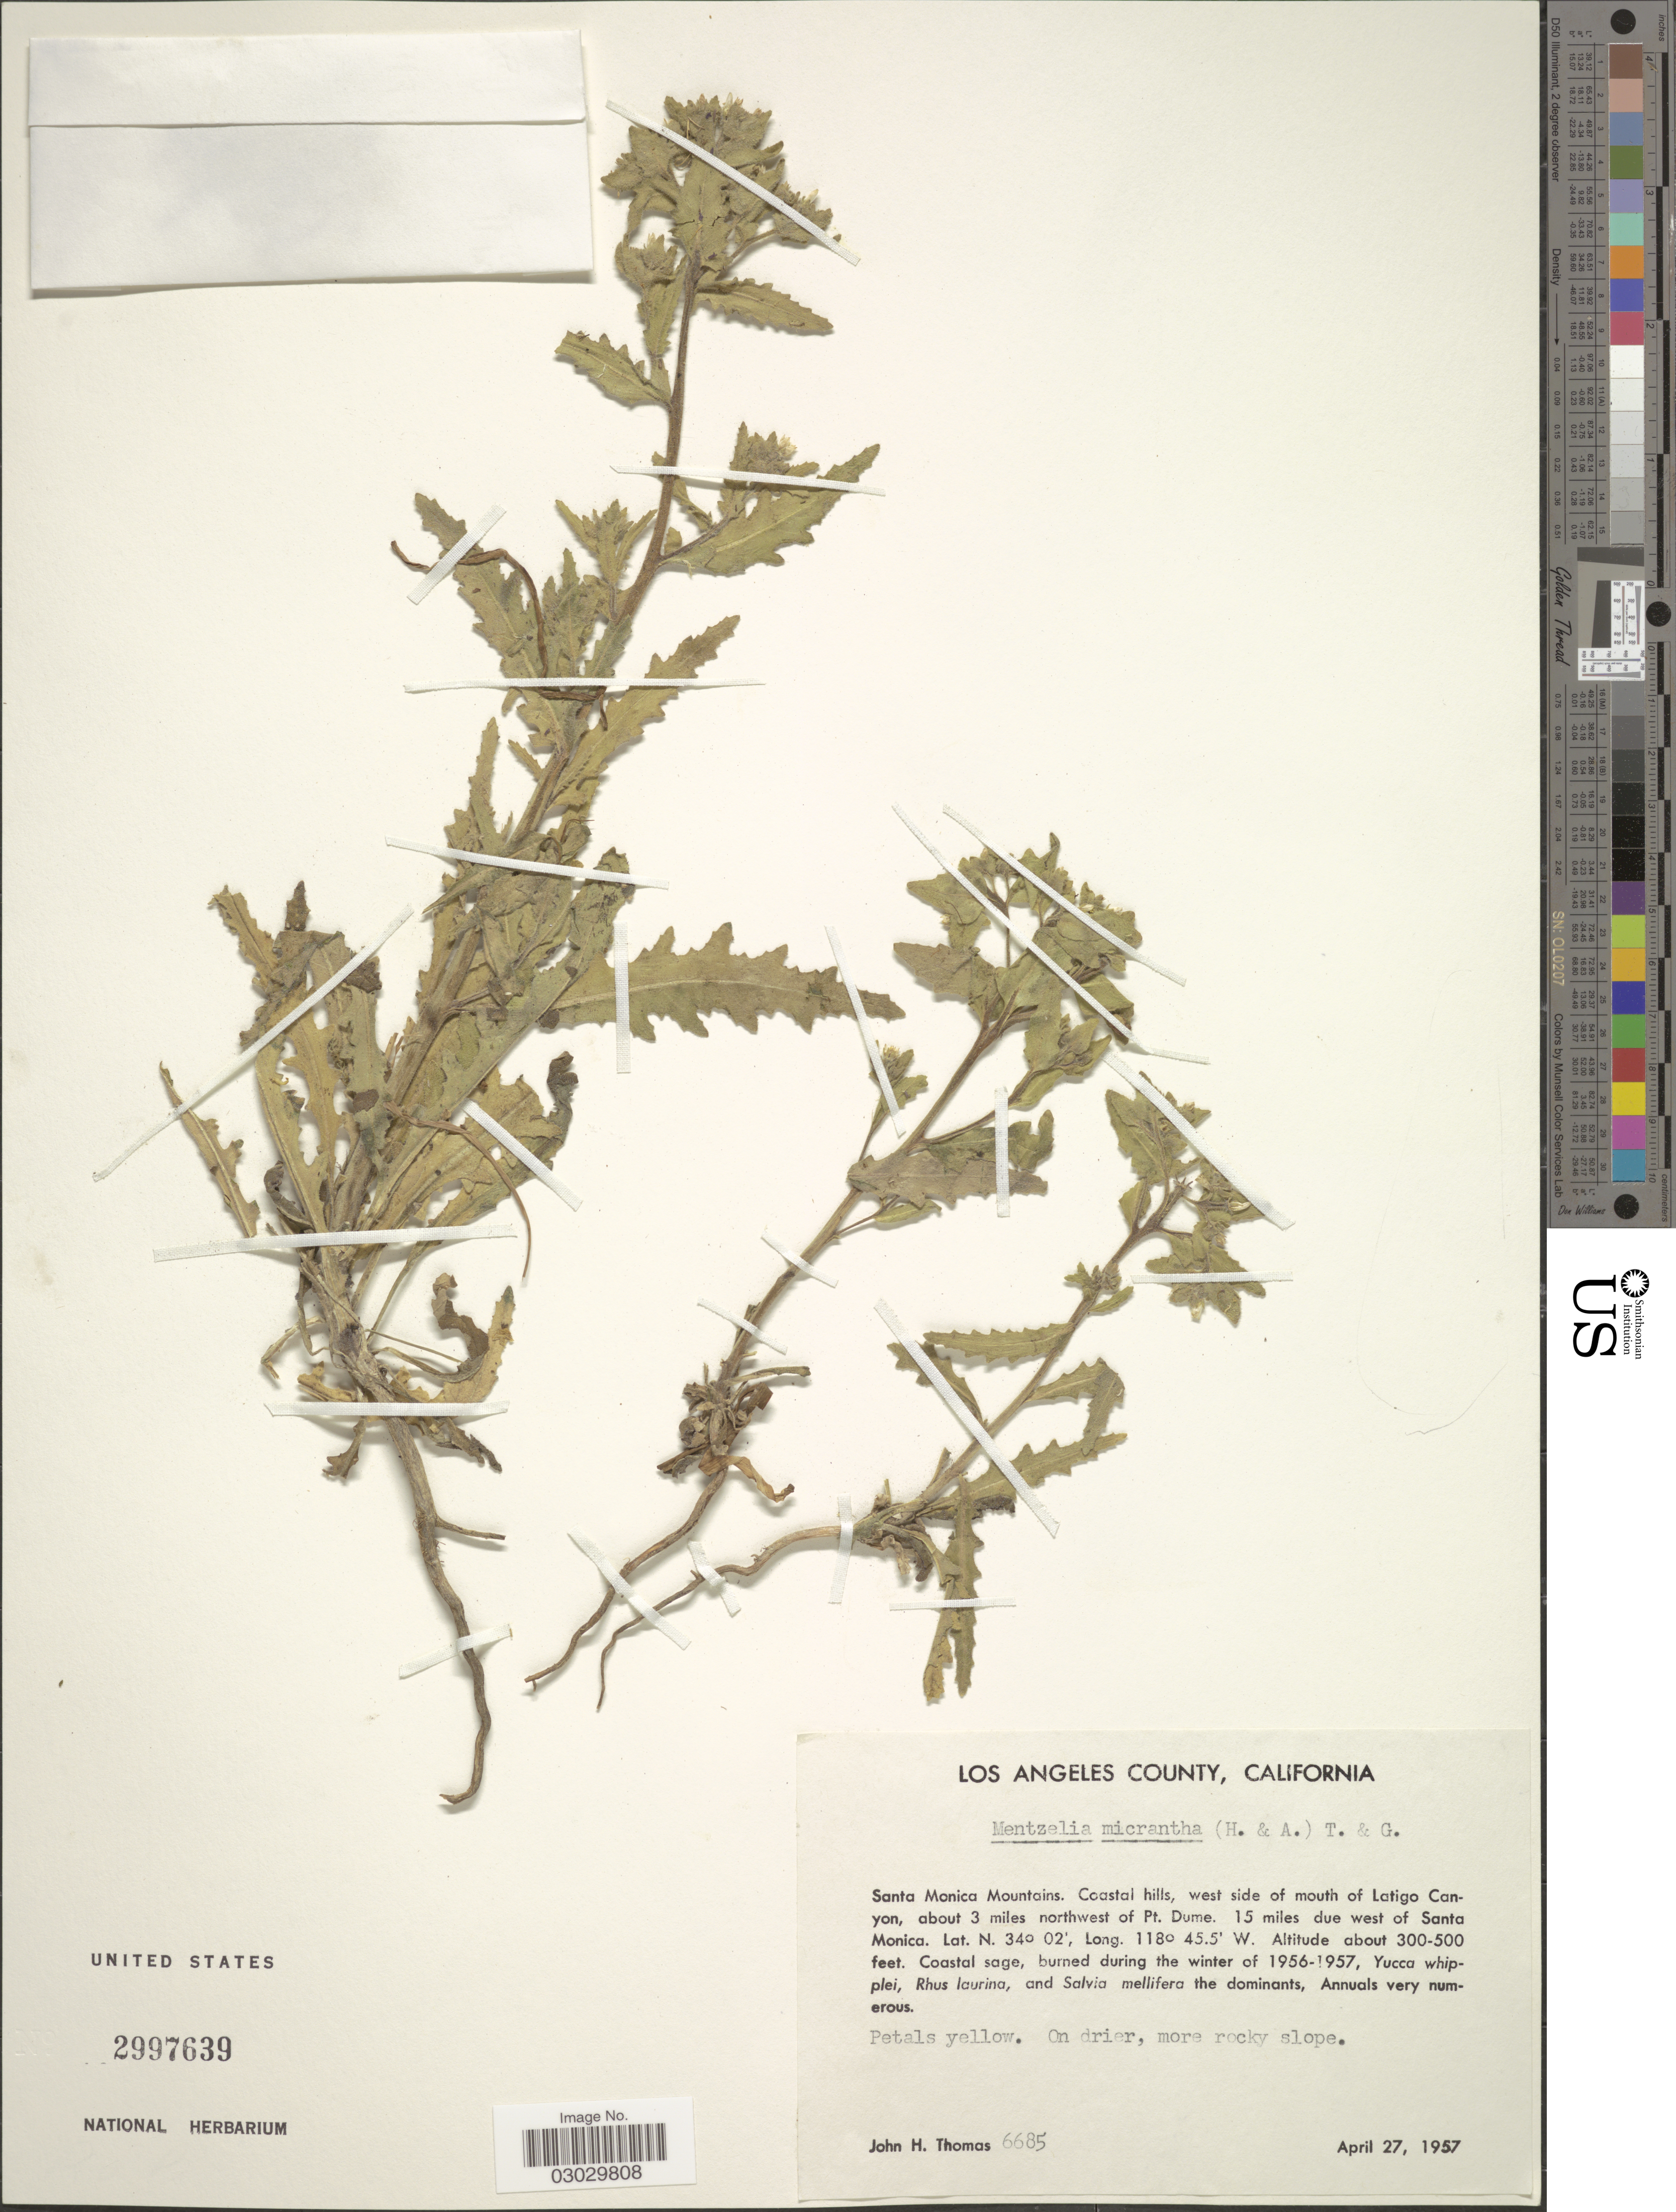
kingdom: Plantae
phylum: Tracheophyta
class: Magnoliopsida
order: Cornales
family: Loasaceae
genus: Mentzelia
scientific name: Mentzelia micrantha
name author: (Hook.) Torr. & A. Gray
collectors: J. H. Thomas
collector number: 6685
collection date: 1957-04-27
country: United States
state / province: California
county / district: Los Angeles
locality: Los Angeles County. Santa Monica Mountains. Coastal hills, west side of mouth of Latigo Canyon, about 3 miles northwest of Pt. Dume. 15 miles due west of Santa Monica.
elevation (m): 91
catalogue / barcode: US 2997639